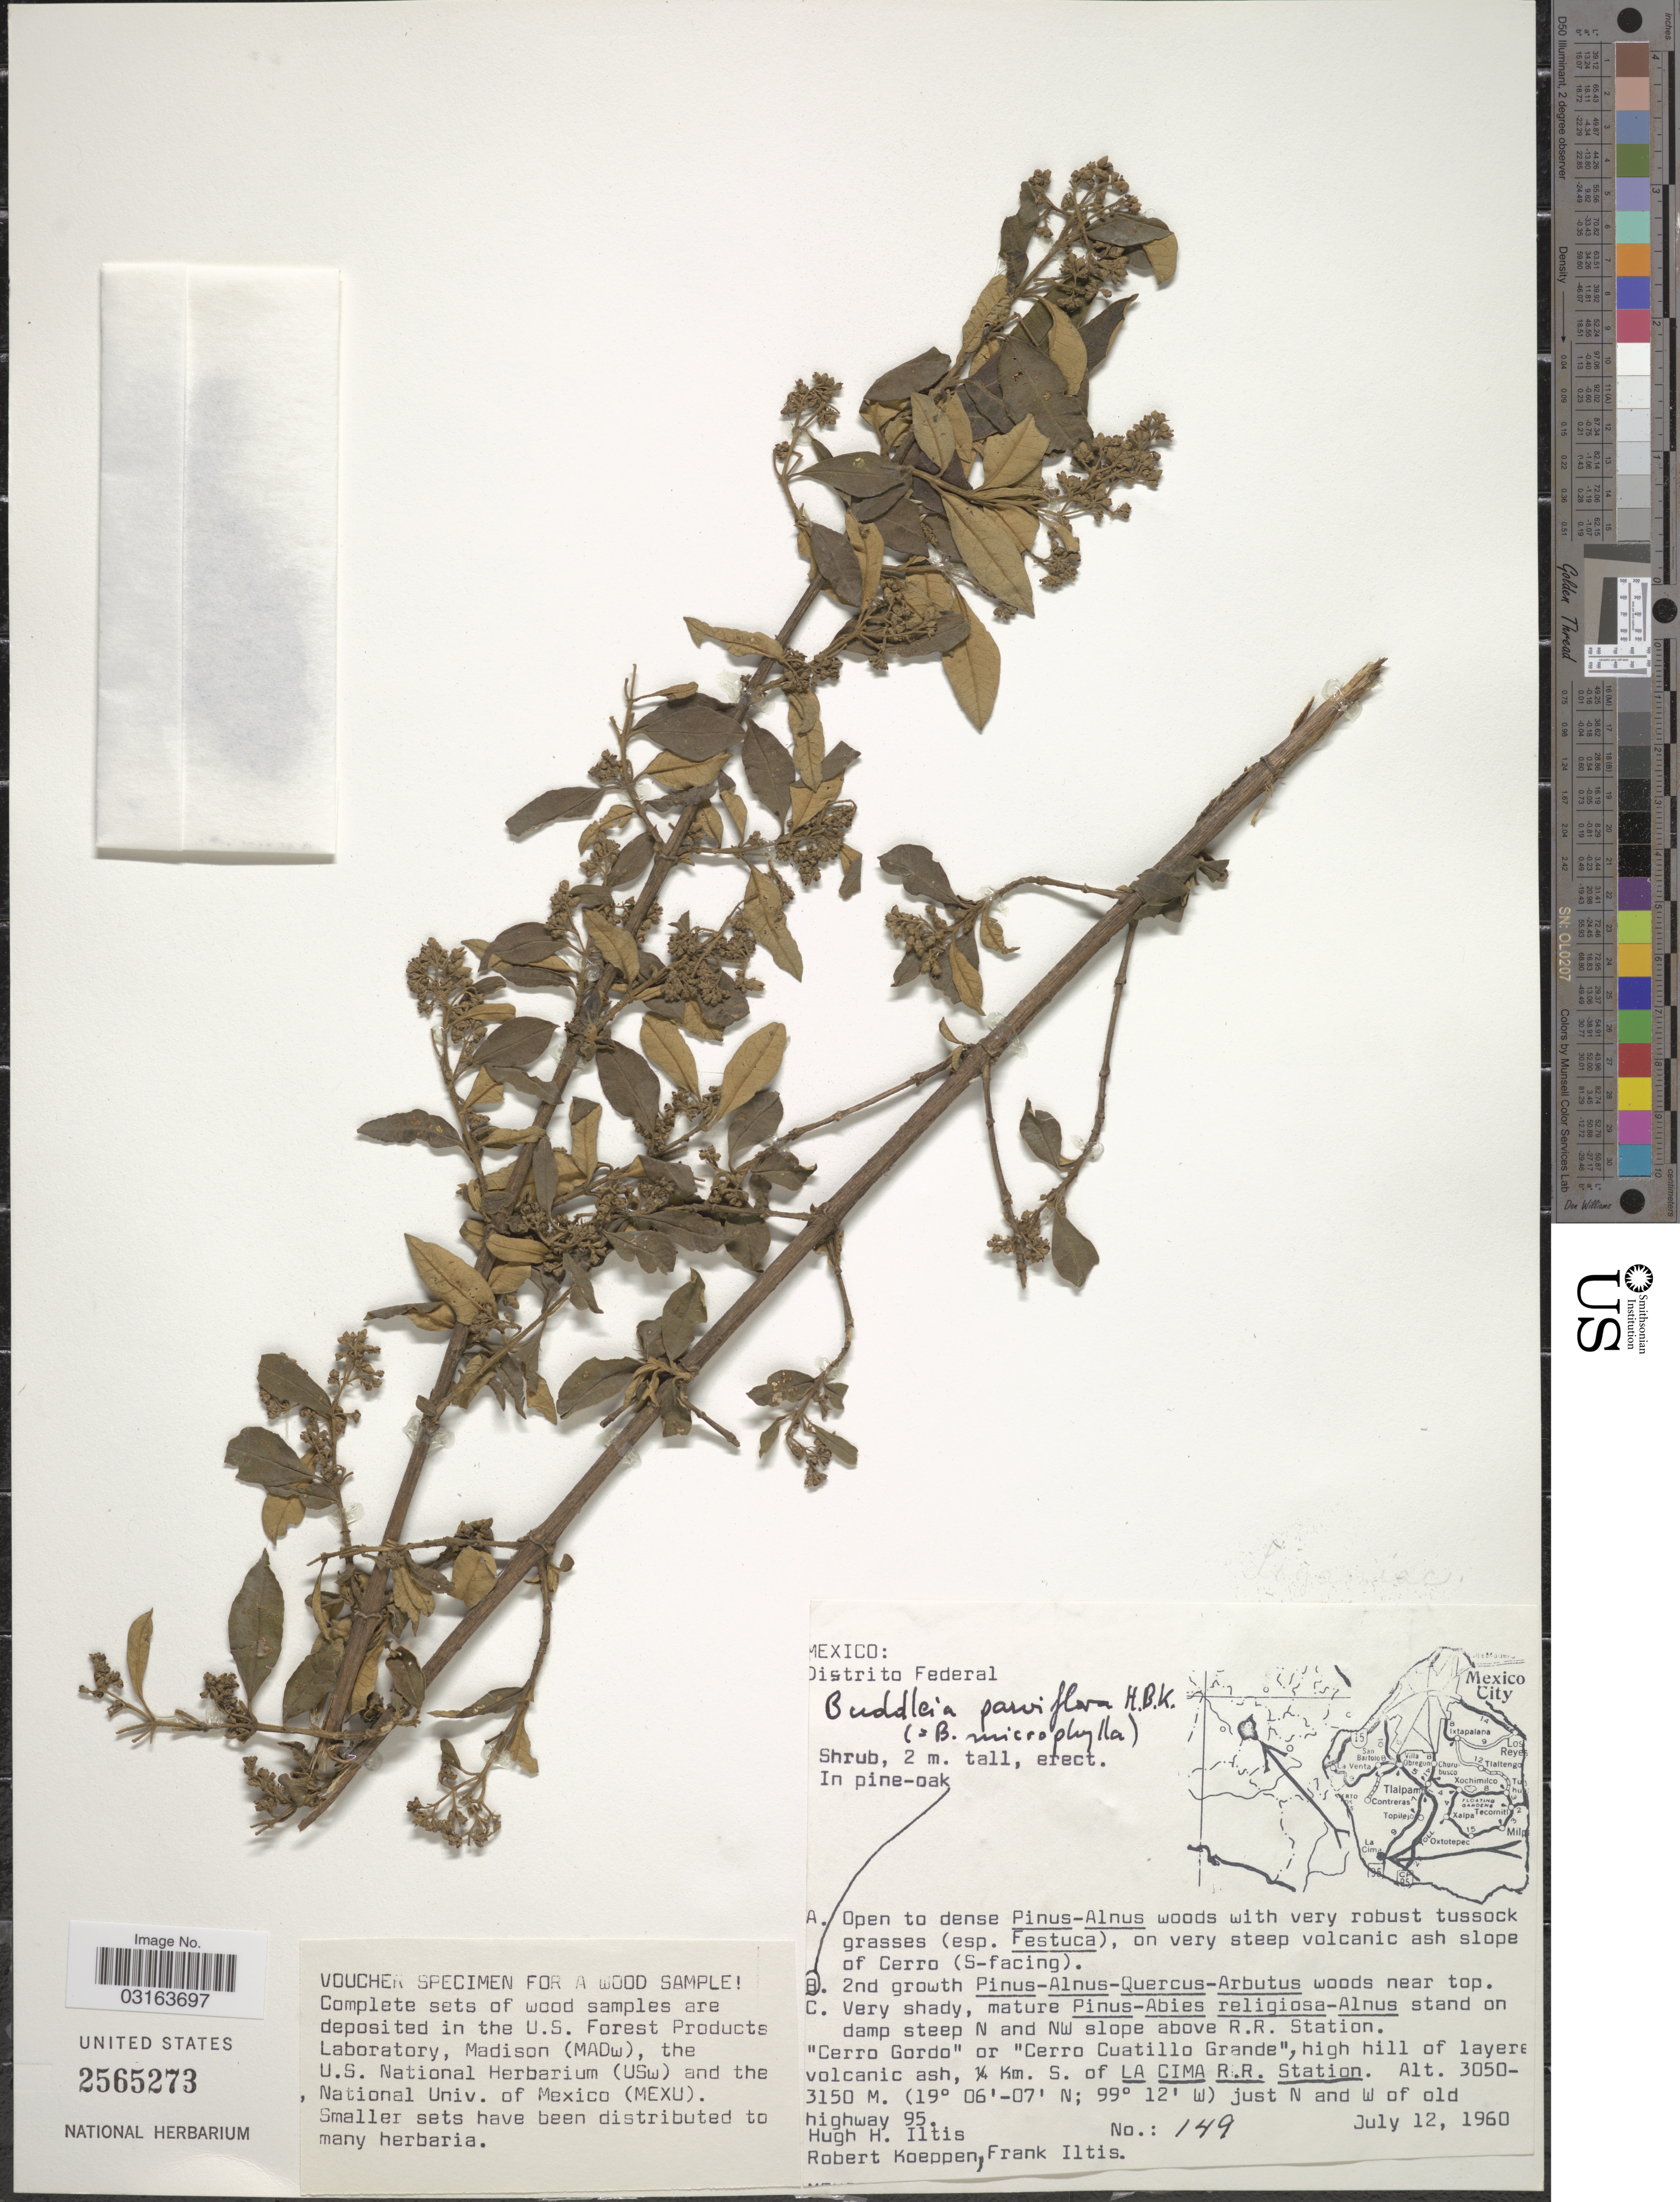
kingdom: Plantae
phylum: Tracheophyta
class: Magnoliopsida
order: Lamiales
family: Scrophulariaceae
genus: Buddleja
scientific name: Buddleja parviflora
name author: Kunth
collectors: H. Iltis, R. C. Koeppen & F. S. Iltis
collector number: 149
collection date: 1960-07-12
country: Mexico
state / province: Distrito Federal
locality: Cerro Gordo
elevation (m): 3050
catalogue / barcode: US 2565273